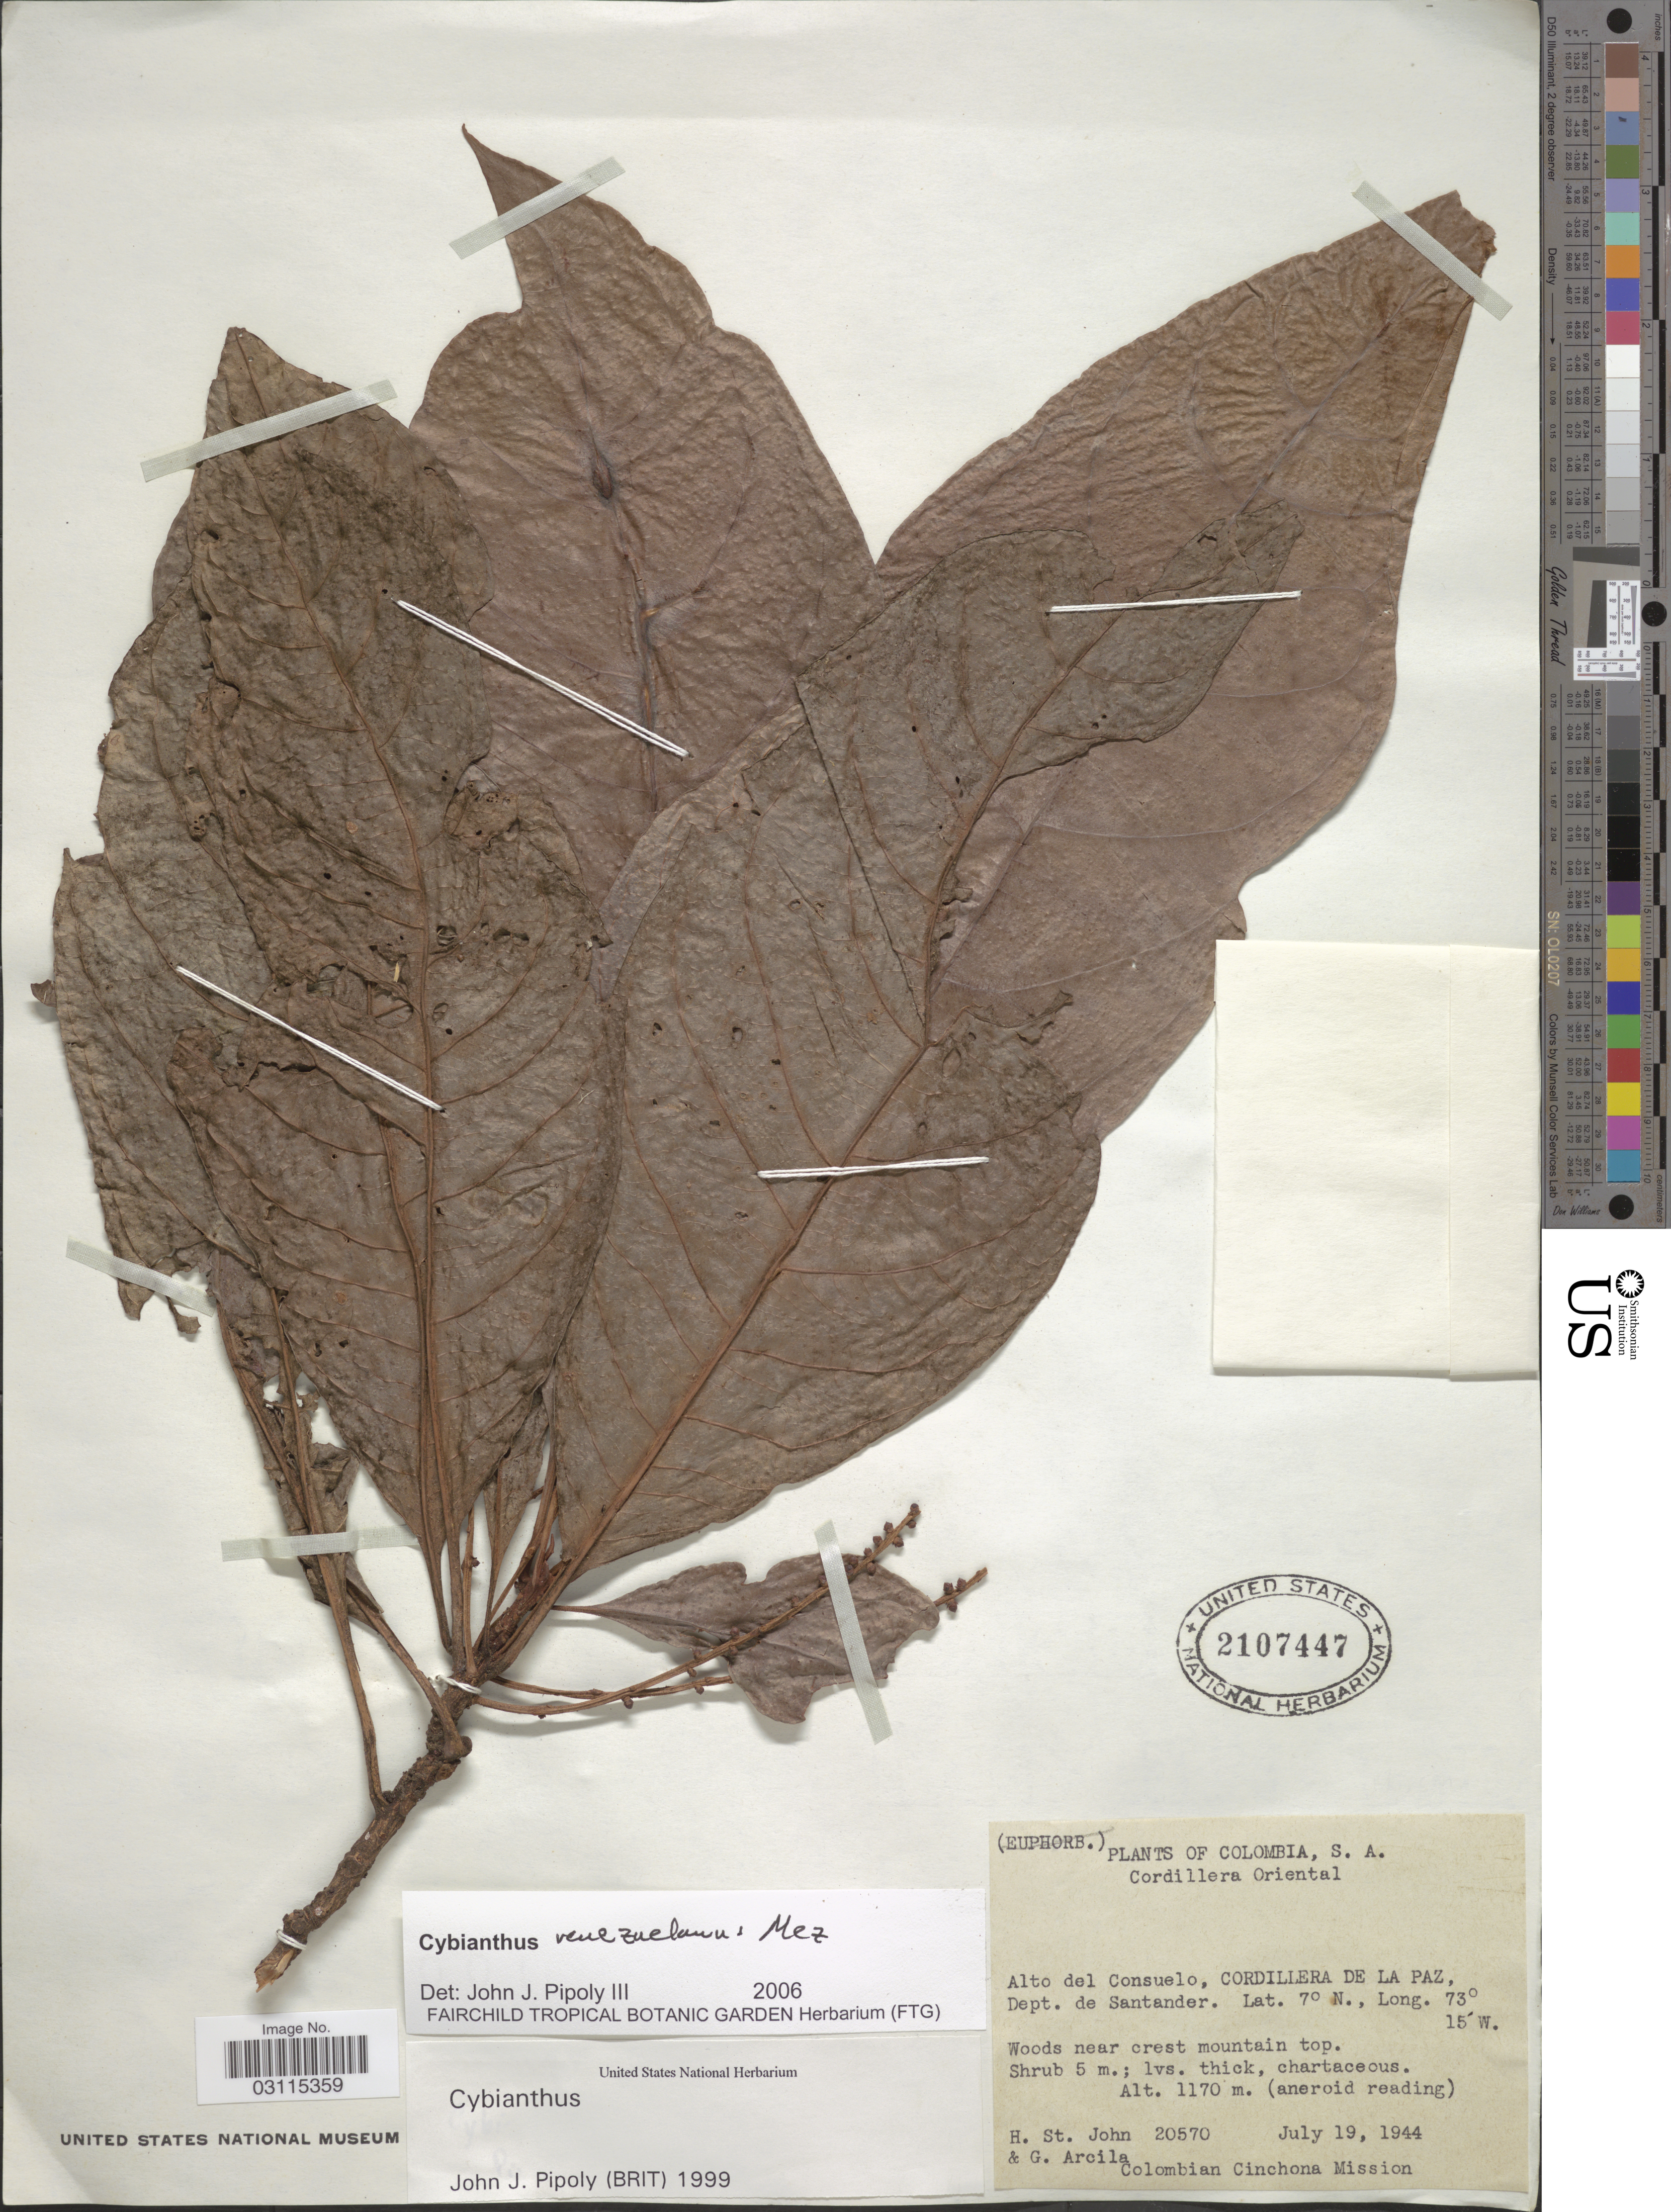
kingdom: Plantae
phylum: Tracheophyta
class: Magnoliopsida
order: Ericales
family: Primulaceae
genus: Cybianthus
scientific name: Cybianthus venezuelanus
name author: Mez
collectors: H. St. John & G. Arcila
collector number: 20570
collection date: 1944-07-19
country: Colombia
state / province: Santander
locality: Cordillera Oriental. Alto del Consuelo, Cordillera de La Paz, Dept. de Santander.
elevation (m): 1170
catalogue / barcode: US 2107447